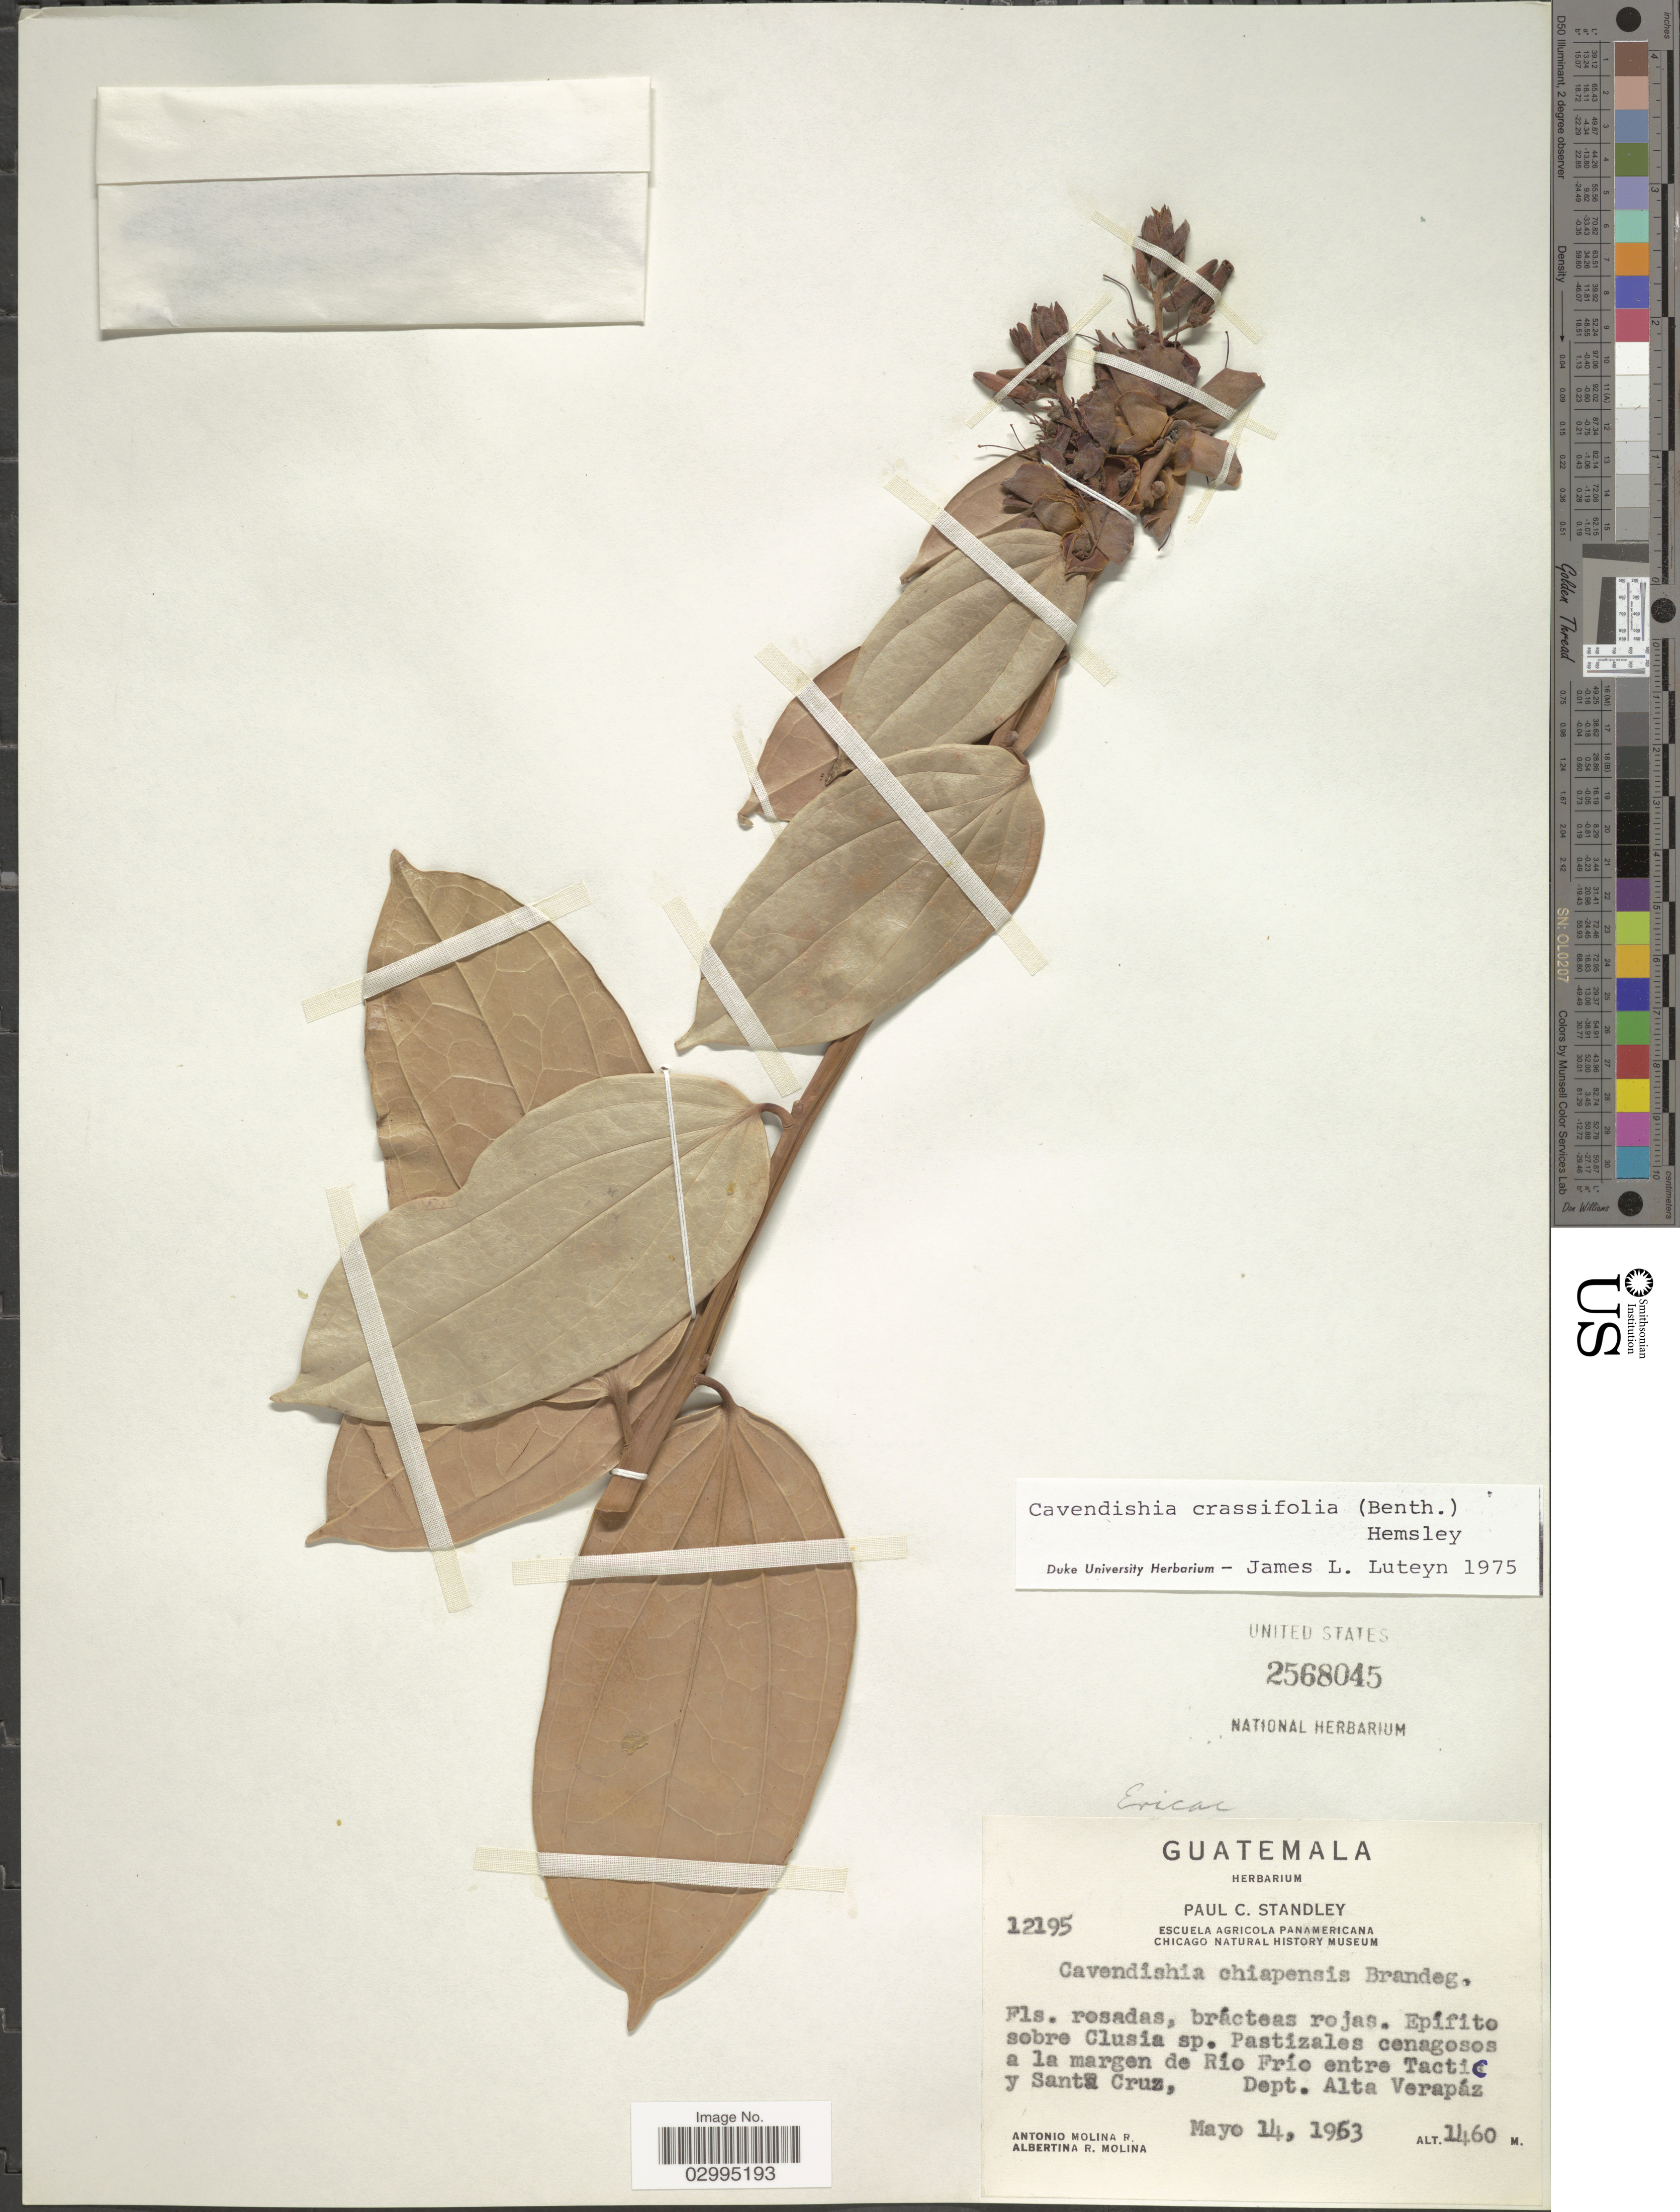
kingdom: Plantae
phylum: Tracheophyta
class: Magnoliopsida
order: Ericales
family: Ericaceae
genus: Cavendishia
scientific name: Cavendishia crassifolia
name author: (Benth.) Hemsl.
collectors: A. Molina R. & A. R. Molina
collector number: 12195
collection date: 1963-05-14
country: Guatemala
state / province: Alta Verapaz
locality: A la margen de Río Frío entre Tactic y Santa Cruz, Dept. Alta Verapáz.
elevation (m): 1460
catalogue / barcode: US 2568045